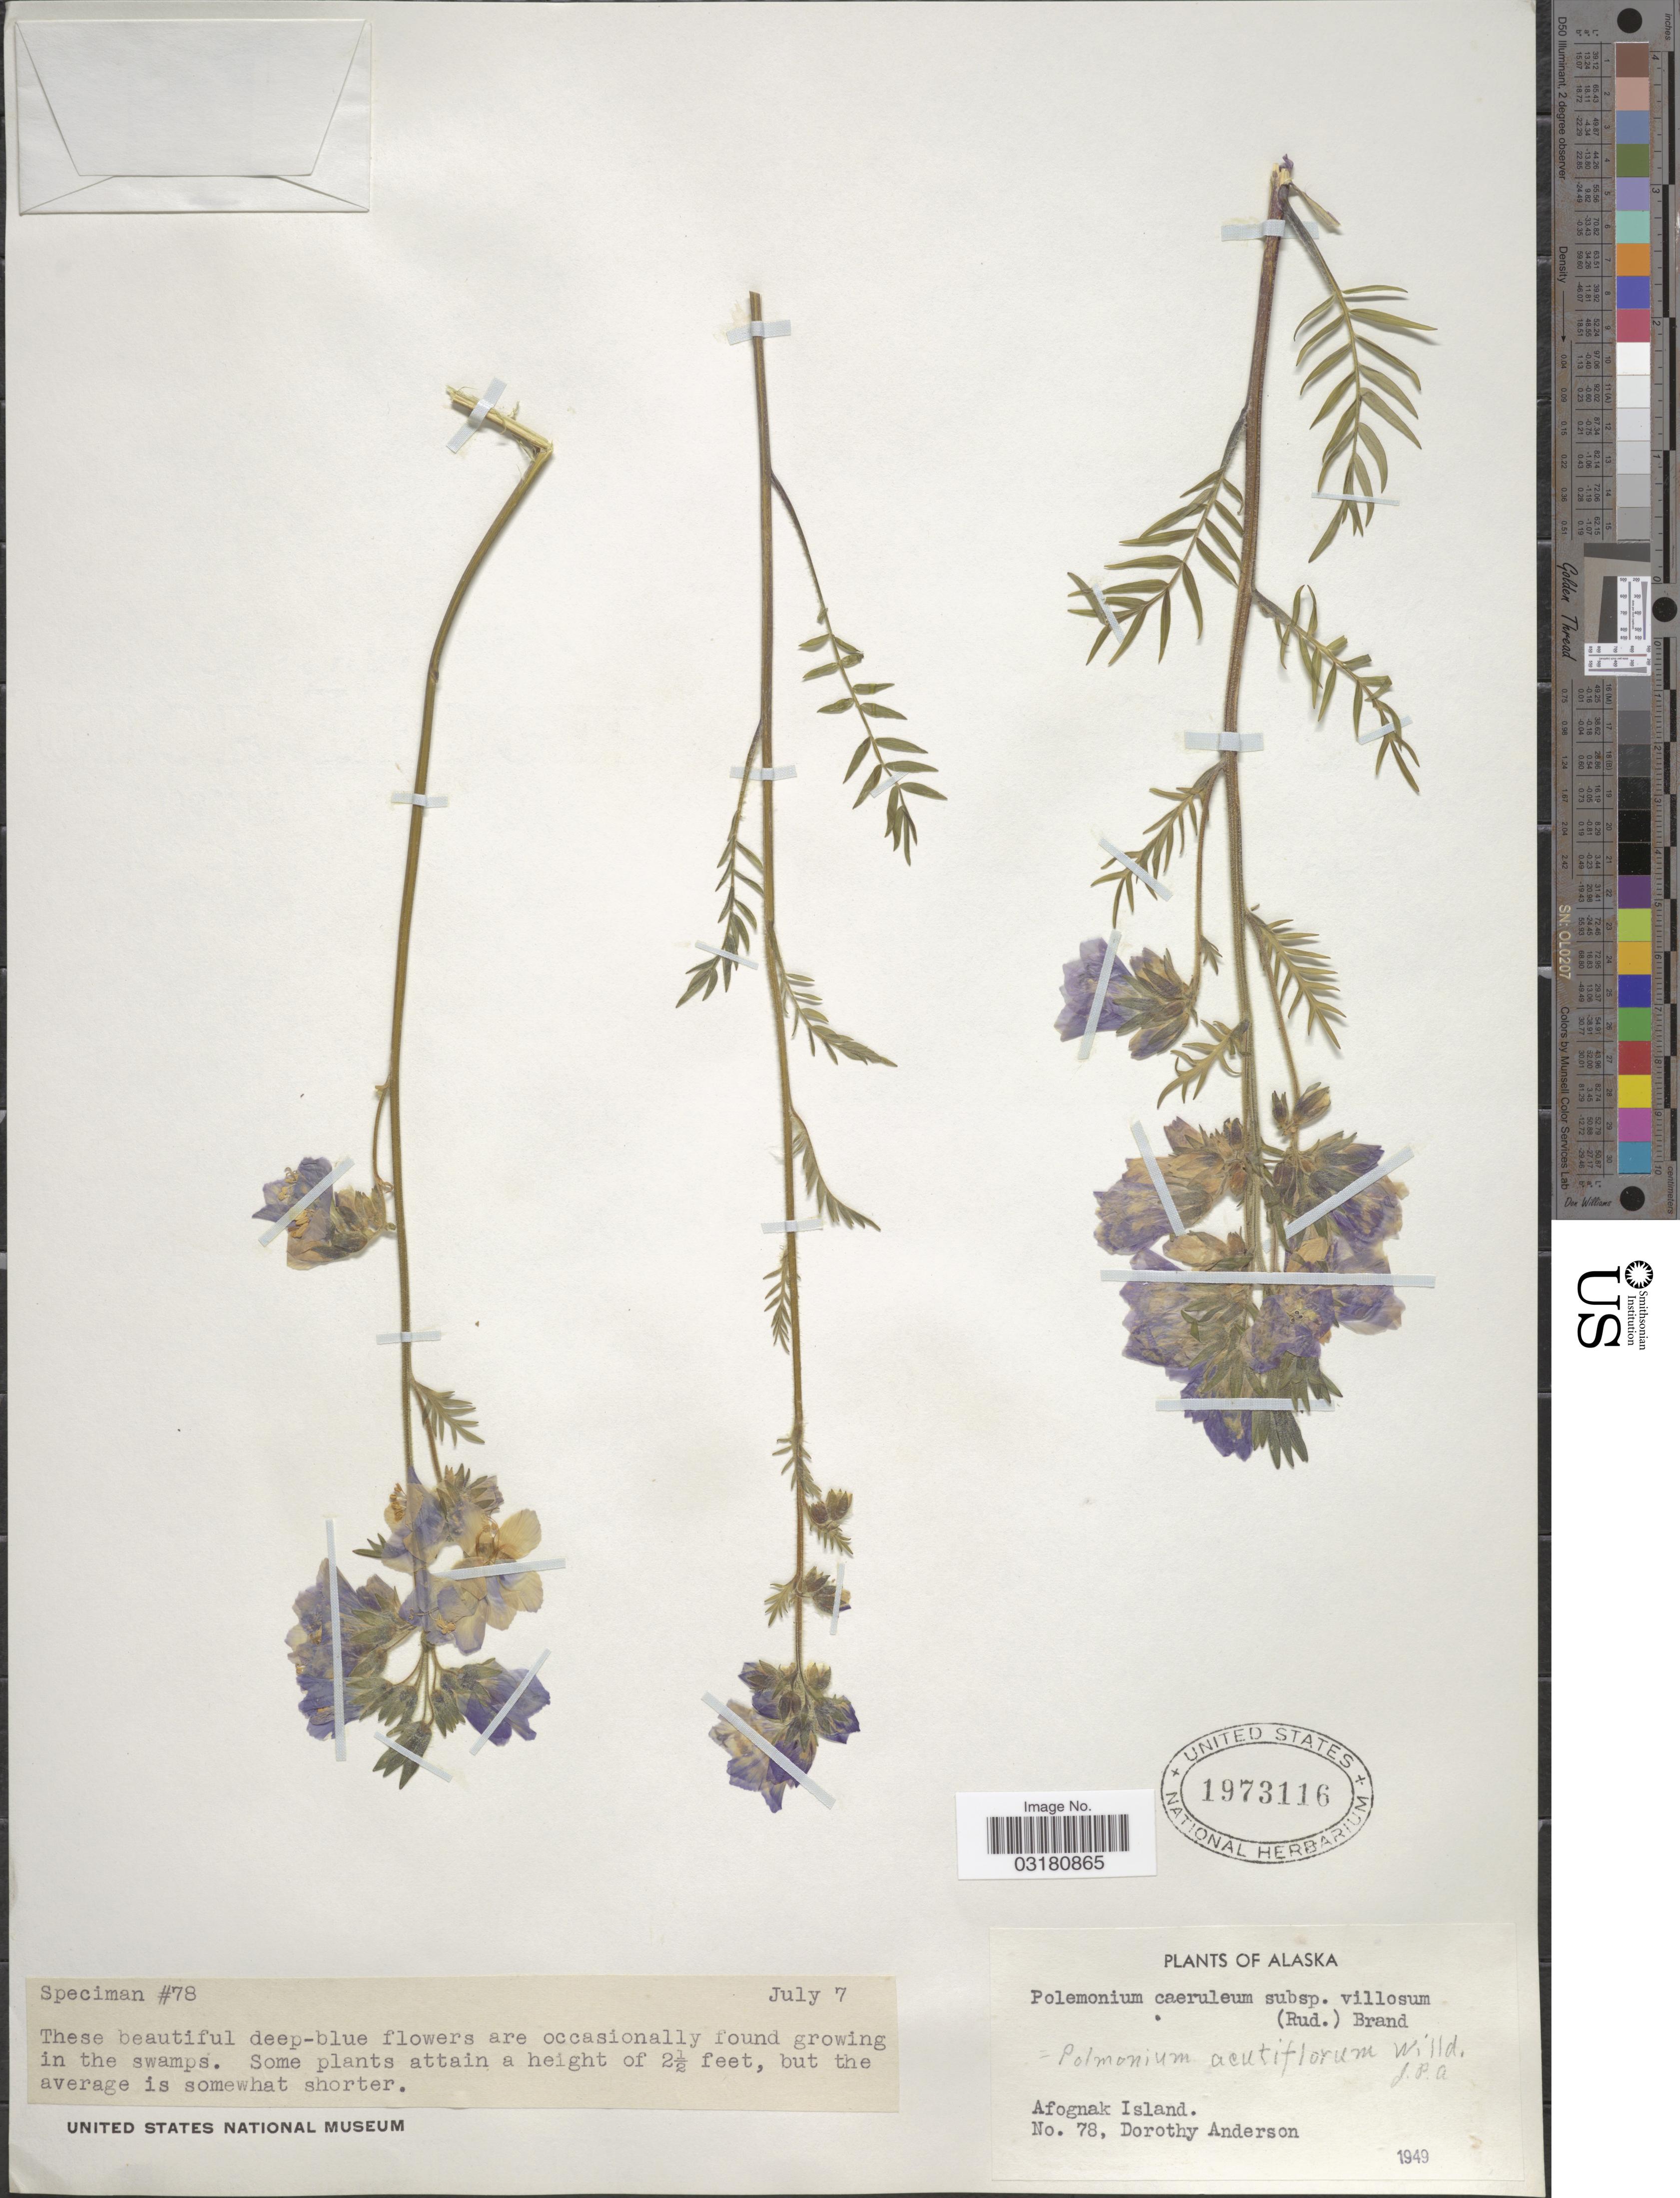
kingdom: Plantae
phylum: Tracheophyta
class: Magnoliopsida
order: Ericales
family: Polemoniaceae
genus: Polemonium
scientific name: Polemonium caeruleum subsp. villosum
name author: (Rudolph ex Georgi) Brand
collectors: D. Anderson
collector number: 78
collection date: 1949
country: United States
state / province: Alaska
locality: Afognak Island.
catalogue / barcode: US 1973116